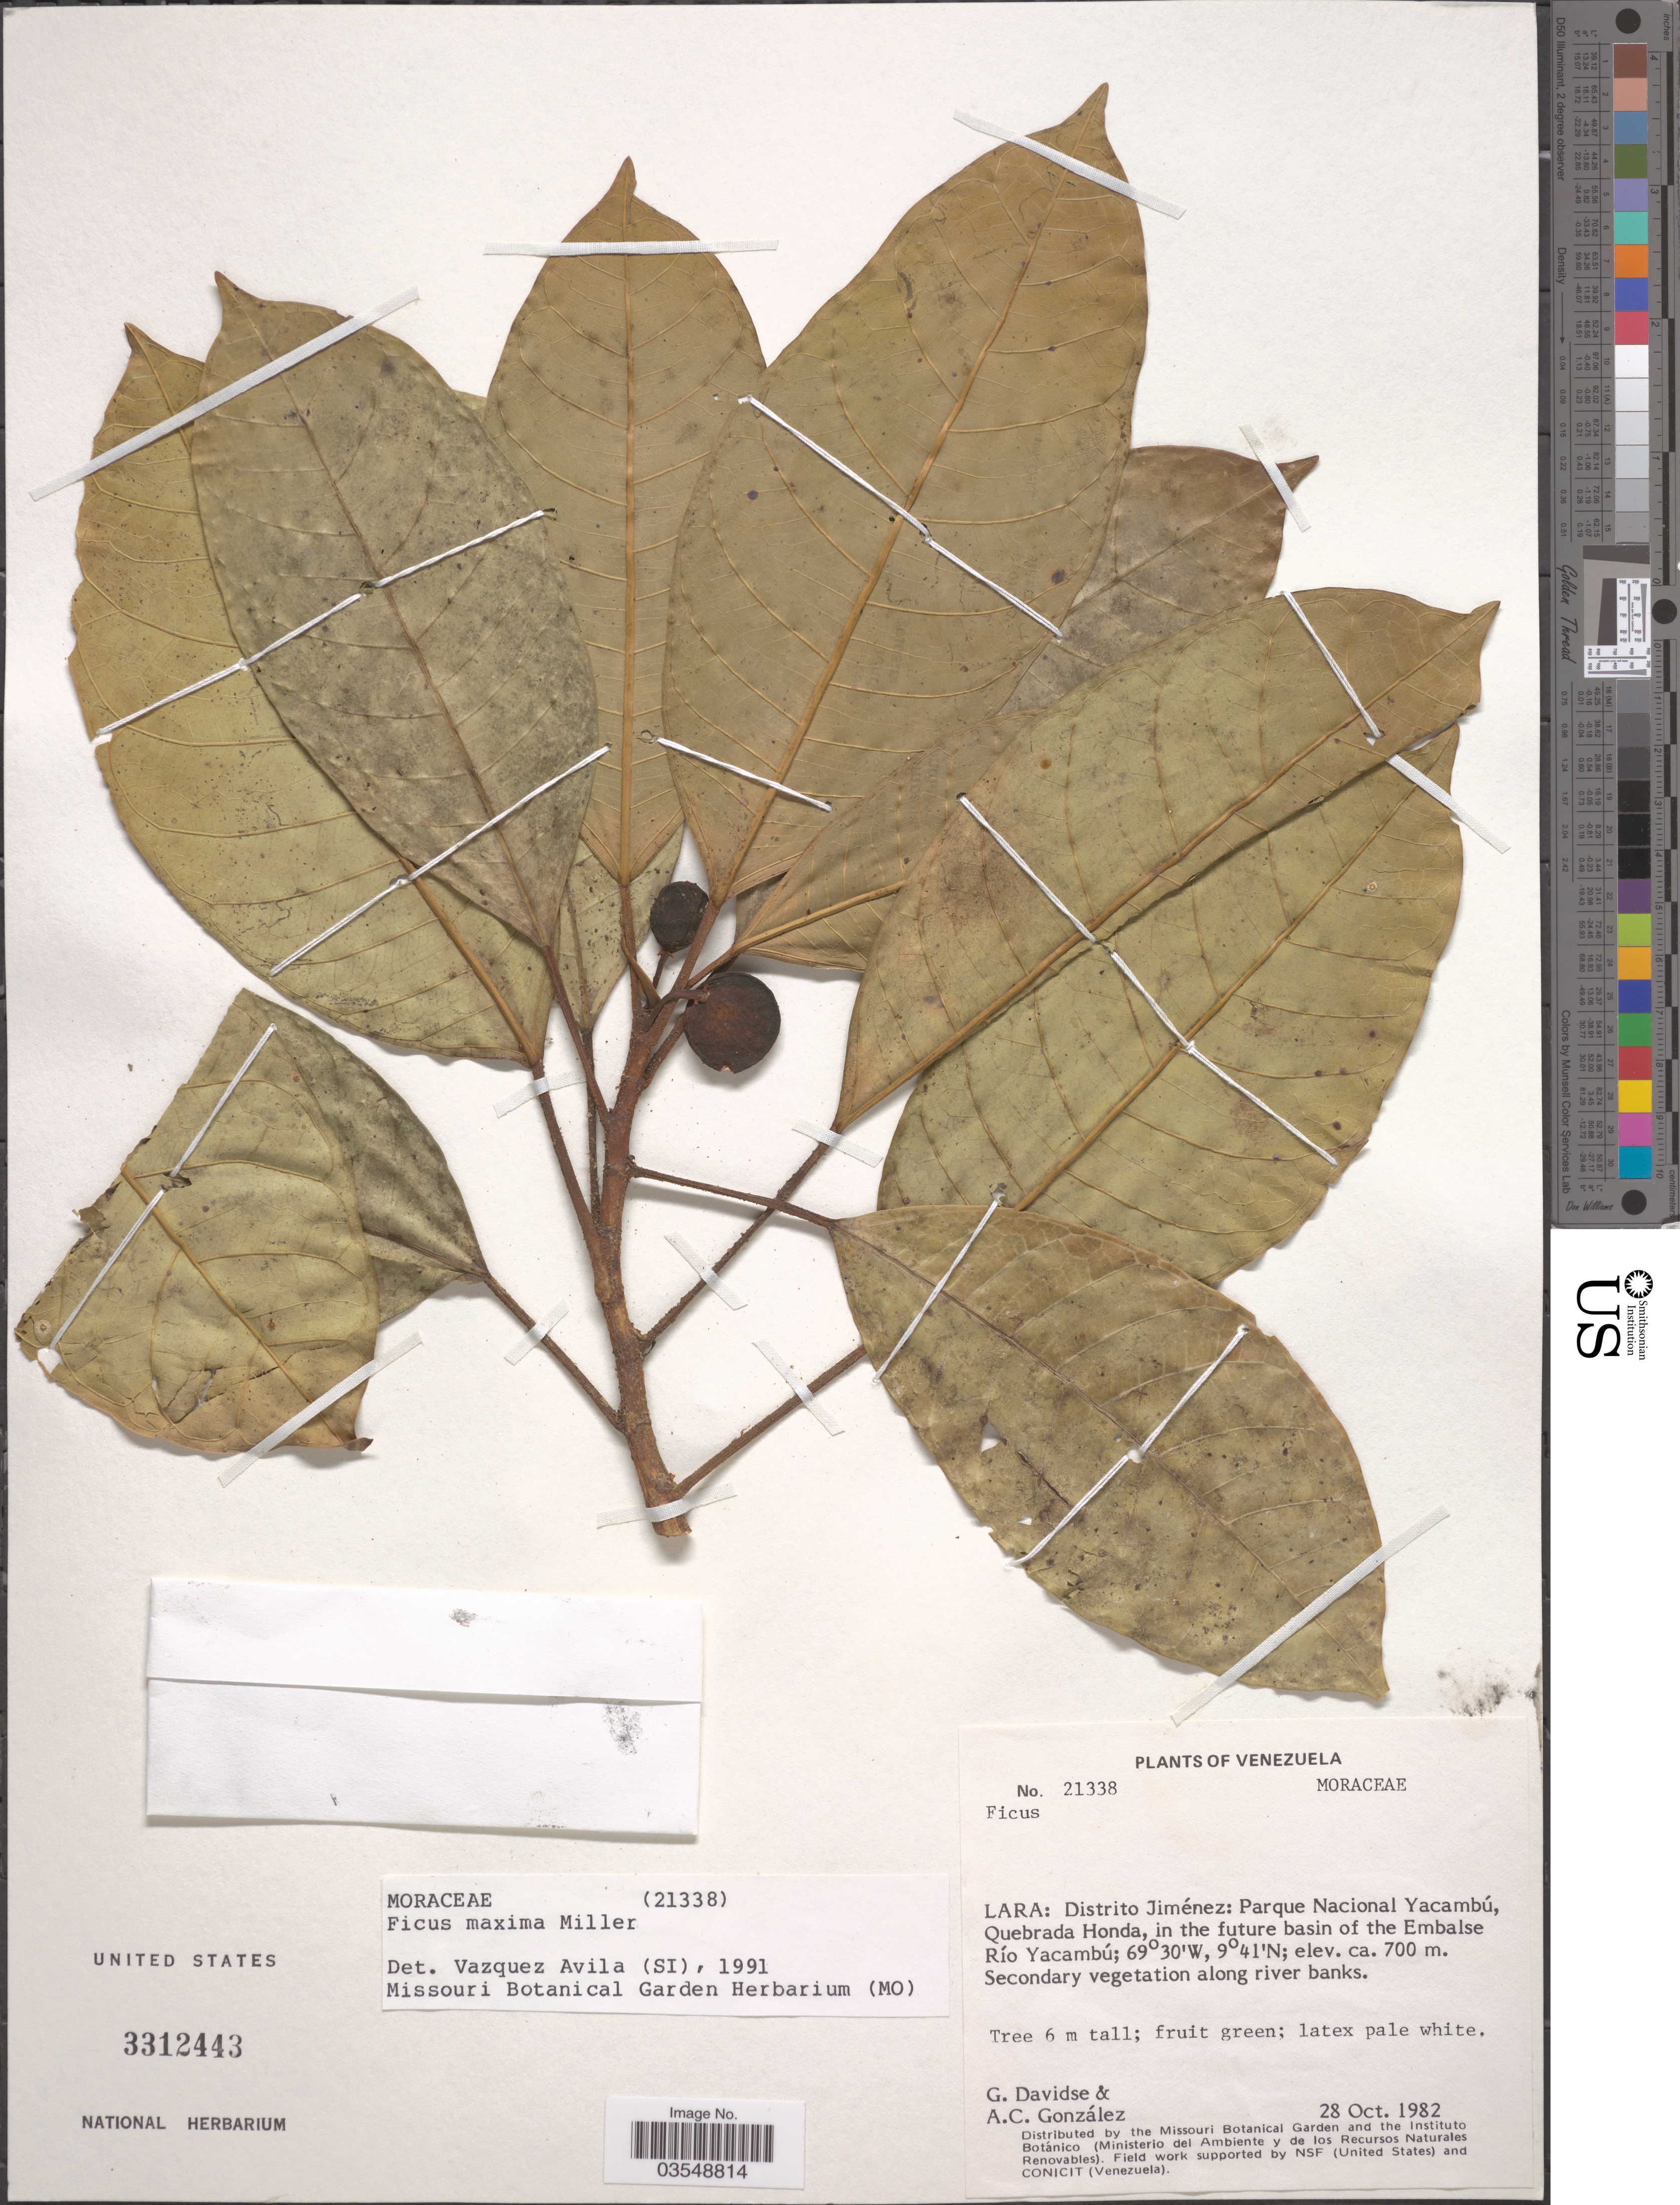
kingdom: Plantae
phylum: Tracheophyta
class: Magnoliopsida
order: Rosales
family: Moraceae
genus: Ficus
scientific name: Ficus radula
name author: Humb. & Bonpl. ex Willd.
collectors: G. Davidse & A. C. González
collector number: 21338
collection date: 1982-10-28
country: Venezuela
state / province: Lara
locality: Distrito Jiménez: Parque Nacional Yacambú, Quebrada Honda, in the future basin of the Embalse Río Yacambú.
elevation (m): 700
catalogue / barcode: US 3312443